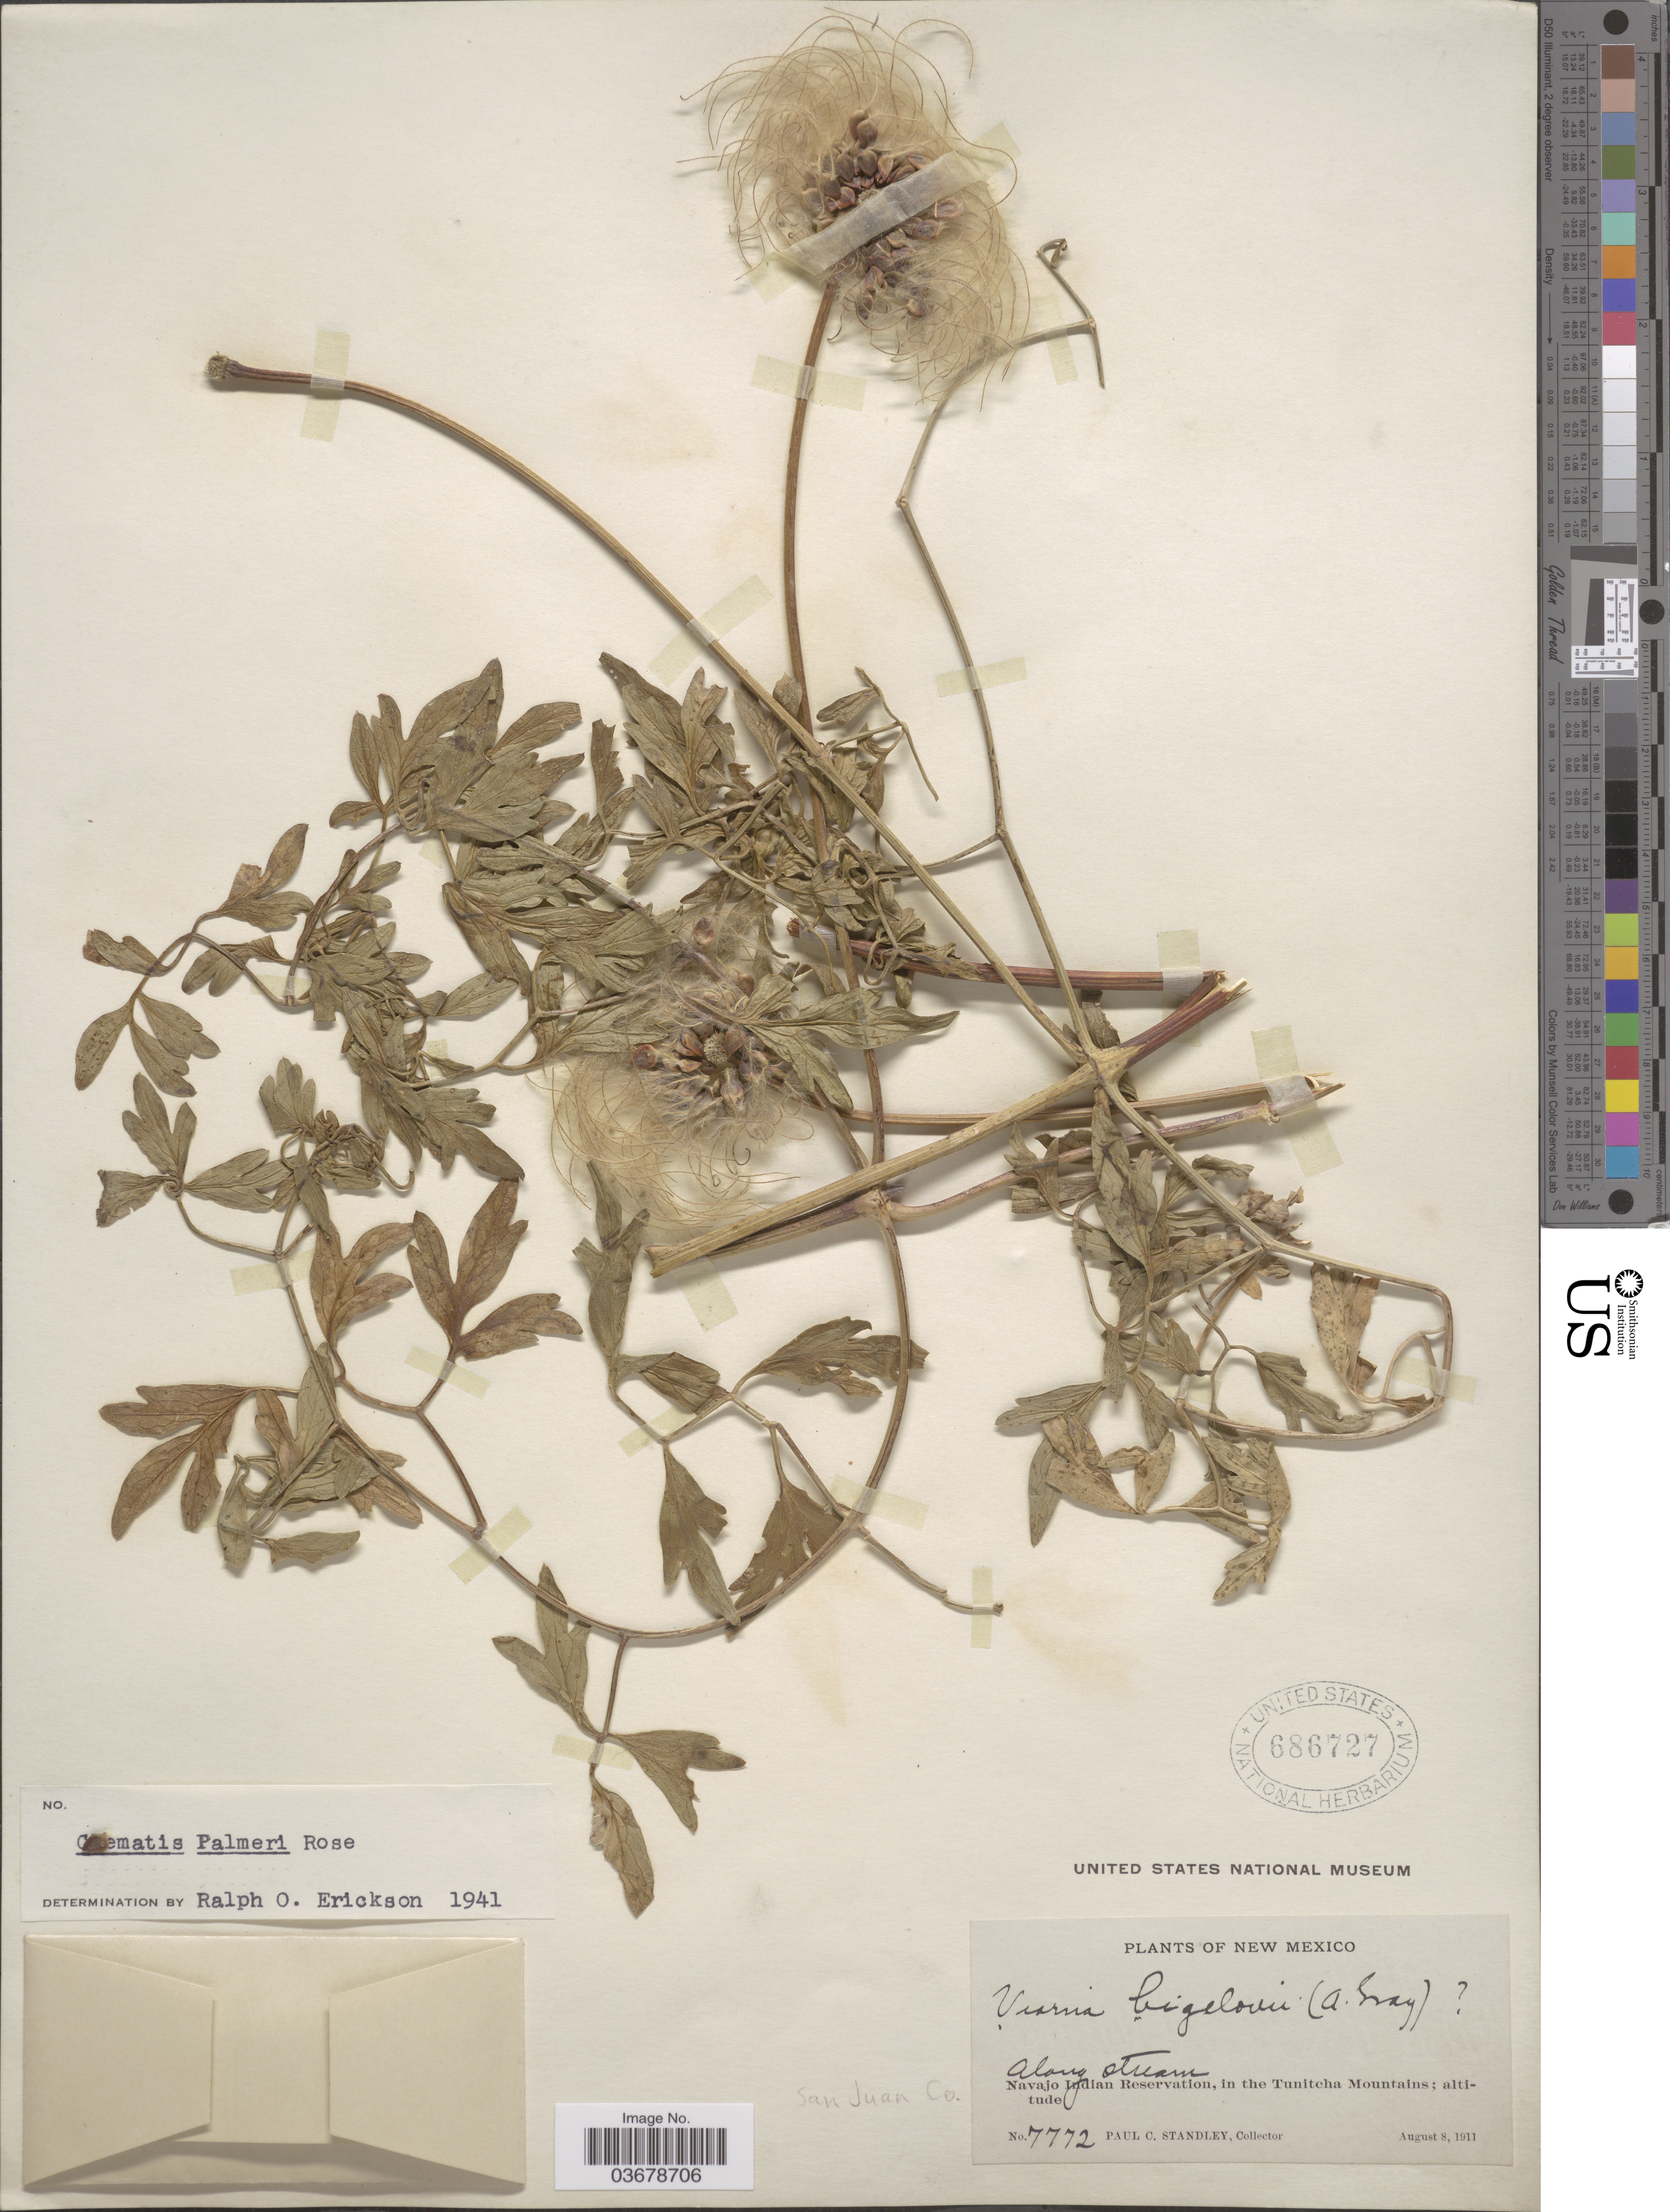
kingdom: Plantae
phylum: Tracheophyta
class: Magnoliopsida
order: Ranunculales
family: Ranunculaceae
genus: Clematis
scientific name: Clematis palmeri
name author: Rose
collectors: P. C. Standley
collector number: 7772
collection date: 1911-08-08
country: United States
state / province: New Mexico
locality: Along stream. Navajo Indian Reservation, in the Tunitcha Mountains. San Juan Co.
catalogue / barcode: US 686727